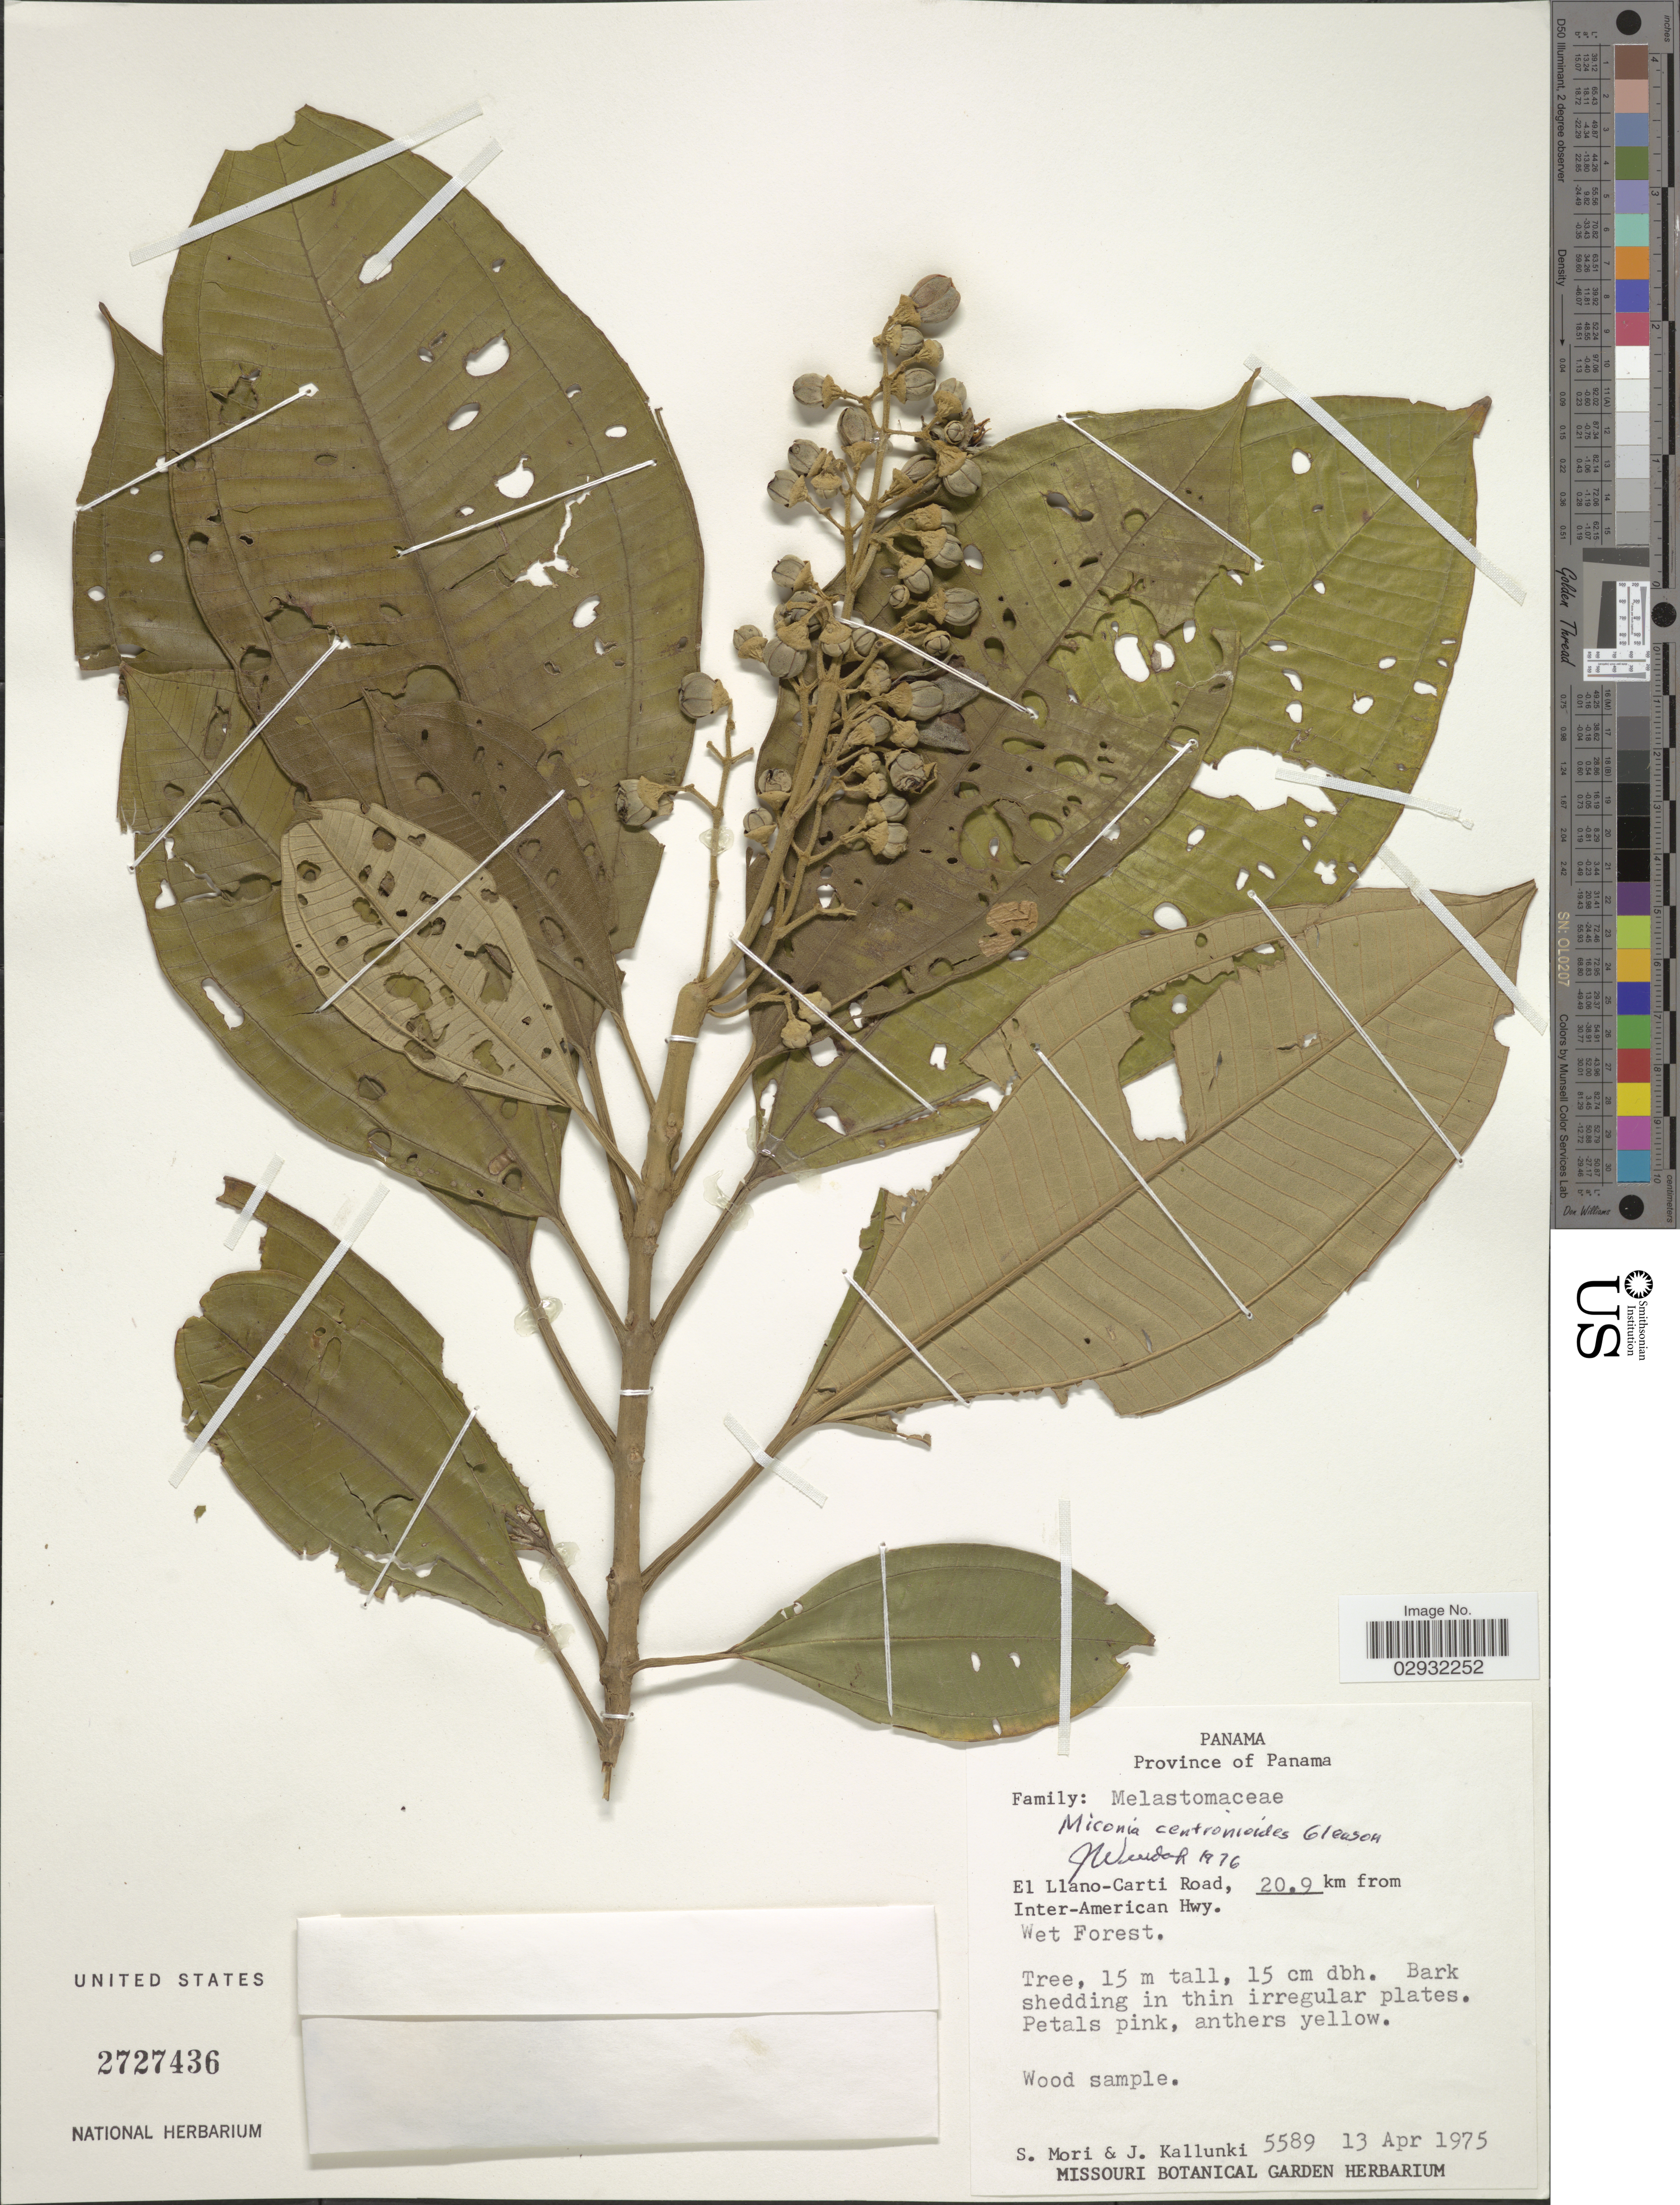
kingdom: Plantae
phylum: Tracheophyta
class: Magnoliopsida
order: Myrtales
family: Melastomataceae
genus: Miconia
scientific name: Miconia centronioides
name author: Gleason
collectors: S. Mori & J. Kallunki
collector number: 5589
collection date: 1975-04-13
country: Panama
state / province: Panamá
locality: El Llano-Carti Road, 20.9 km from Inter-American Hwy.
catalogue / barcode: US 2727436